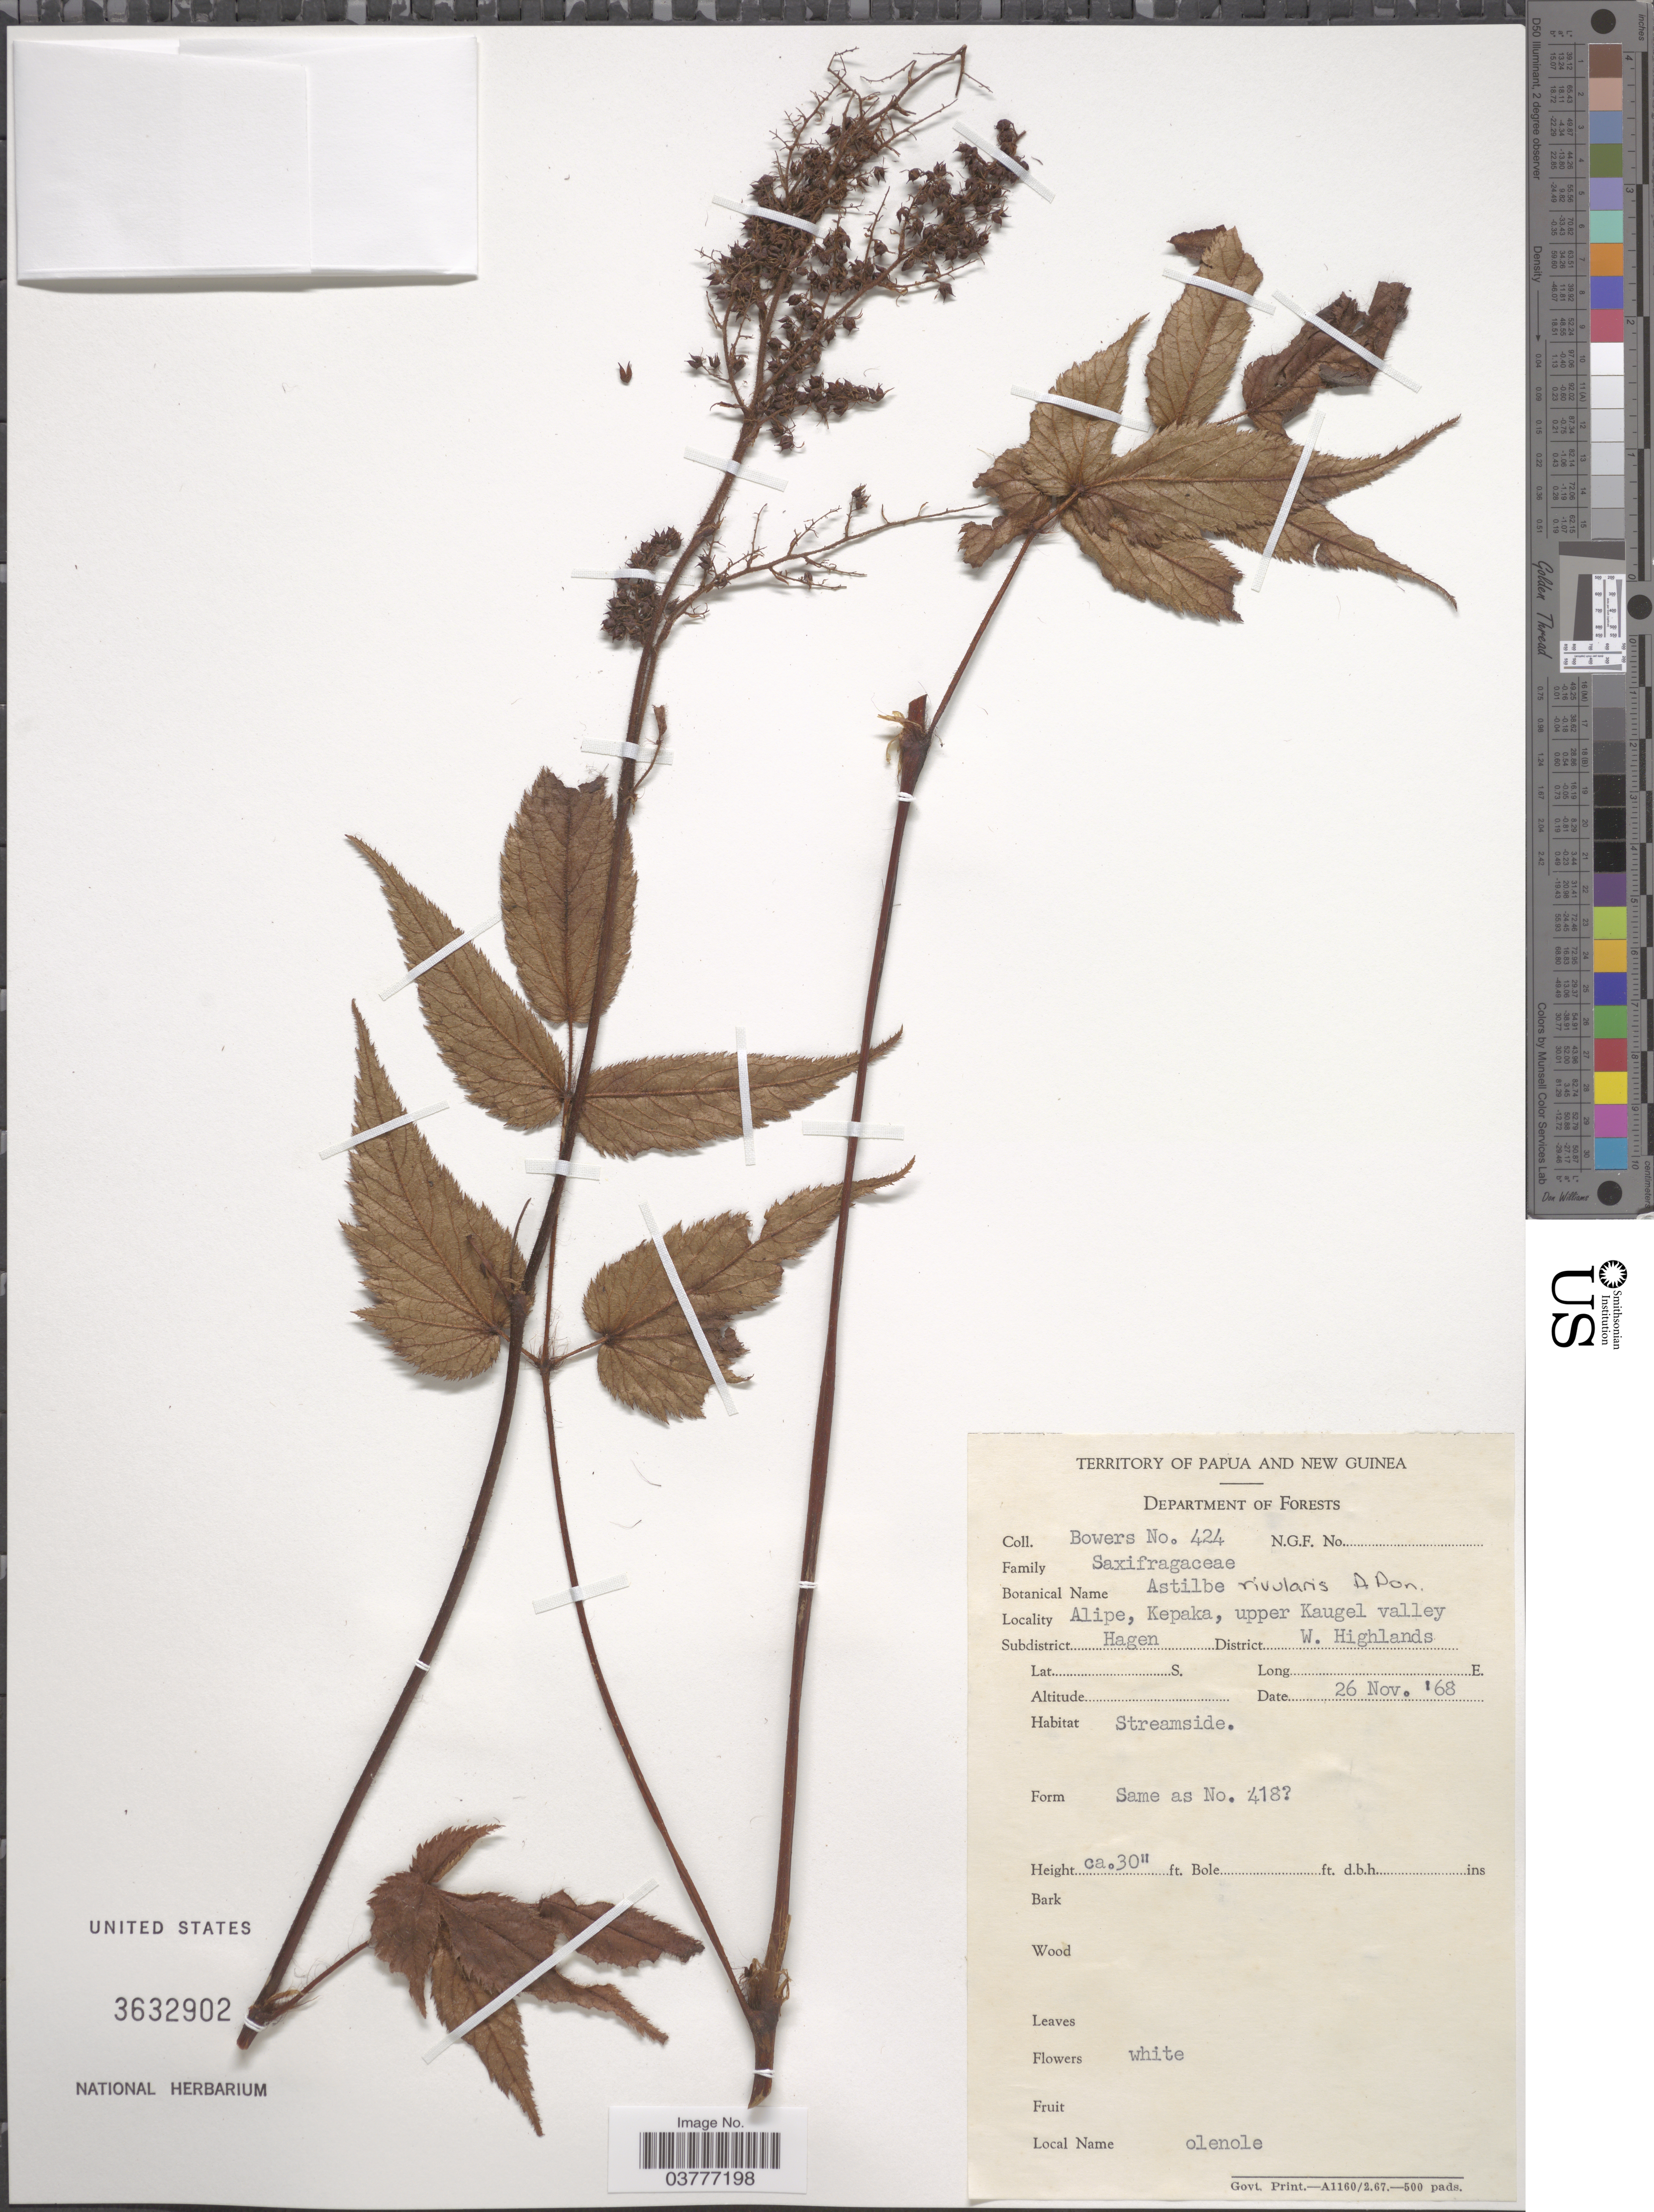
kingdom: Plantae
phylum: Tracheophyta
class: Magnoliopsida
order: Saxifragales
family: Saxifragaceae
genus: Astilbe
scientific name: Astilbe rivularis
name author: Buch.-Ham. ex D. Don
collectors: -. Bowers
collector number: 424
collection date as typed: Transcribed d/m/y: 26/11/68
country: Papua New Guinea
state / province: Western Highlands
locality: Territory of Papua and New Guinea. Alipe, Kepaka, upper Kaugel valley. Subdistrict Hagen, District W. Highlands.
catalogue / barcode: US 3632902